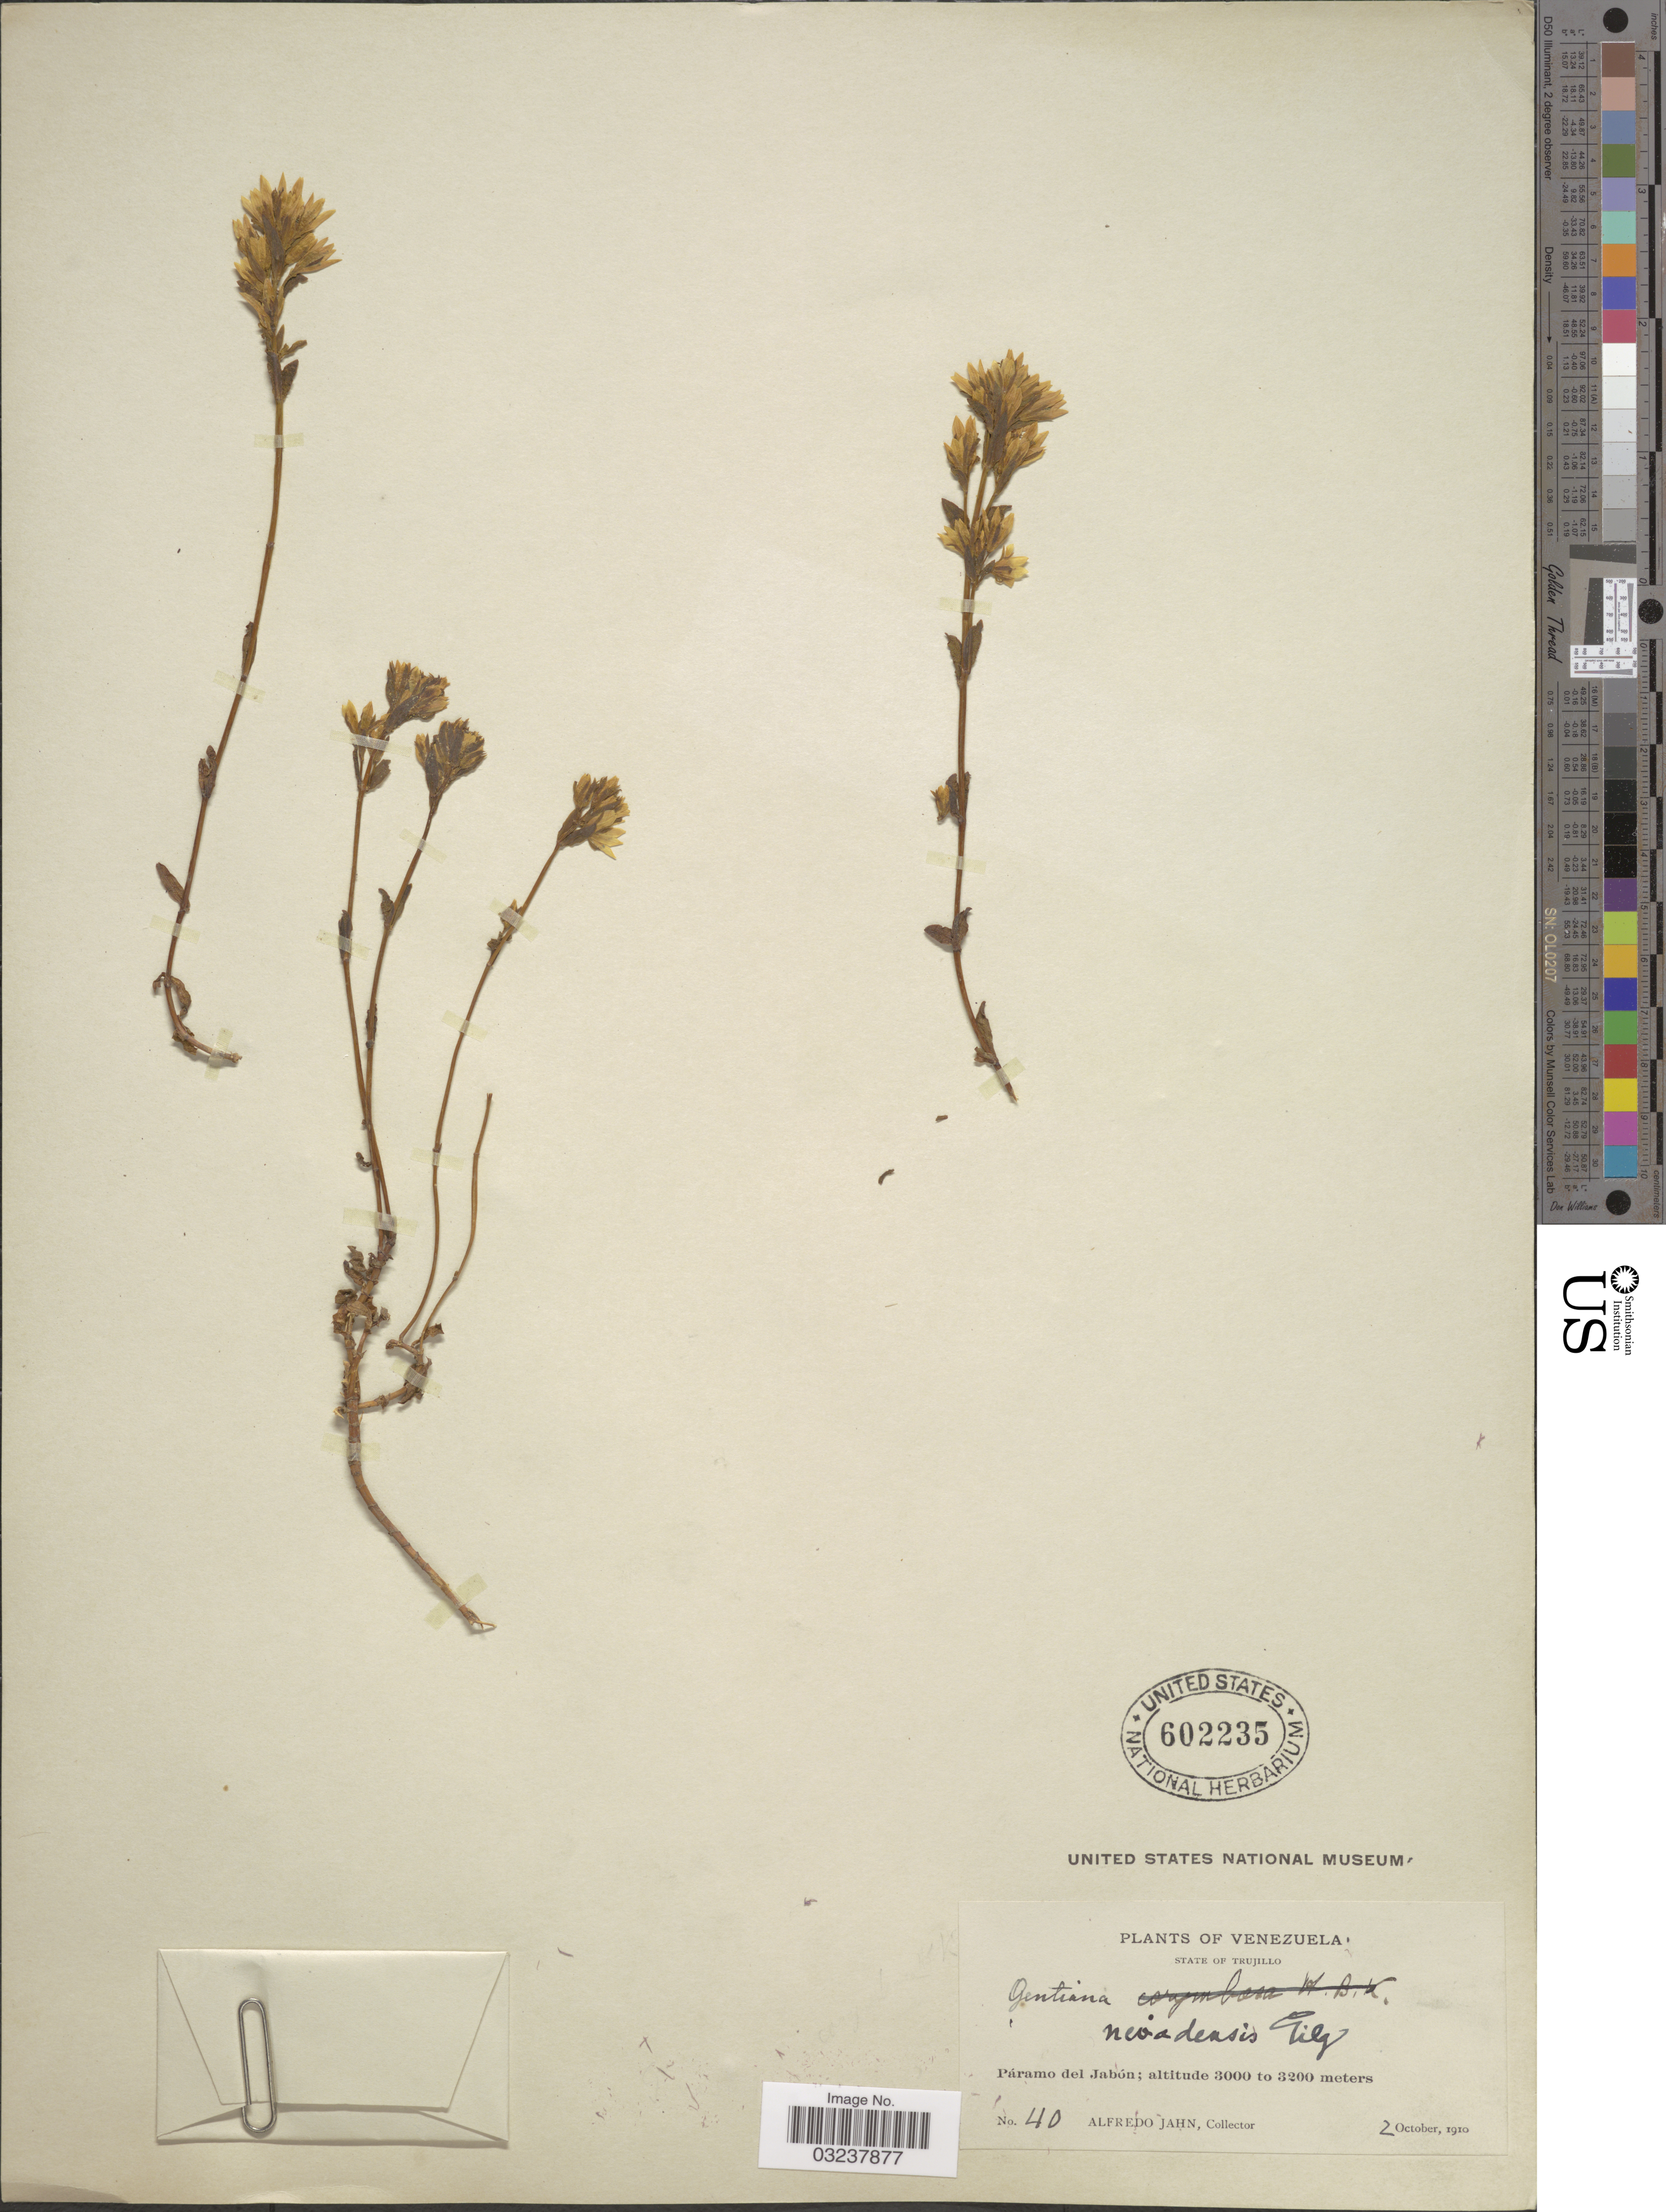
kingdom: Plantae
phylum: Tracheophyta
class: Magnoliopsida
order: Gentianales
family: Gentianaceae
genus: Gentianella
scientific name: Gentianella nevadensis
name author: (Gilg) Waever & Wüdenberg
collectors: A. Jahn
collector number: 40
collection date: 1910-10-02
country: Venezuela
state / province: Trujillo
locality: Páramo de Jabón.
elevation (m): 3000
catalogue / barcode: US 602235